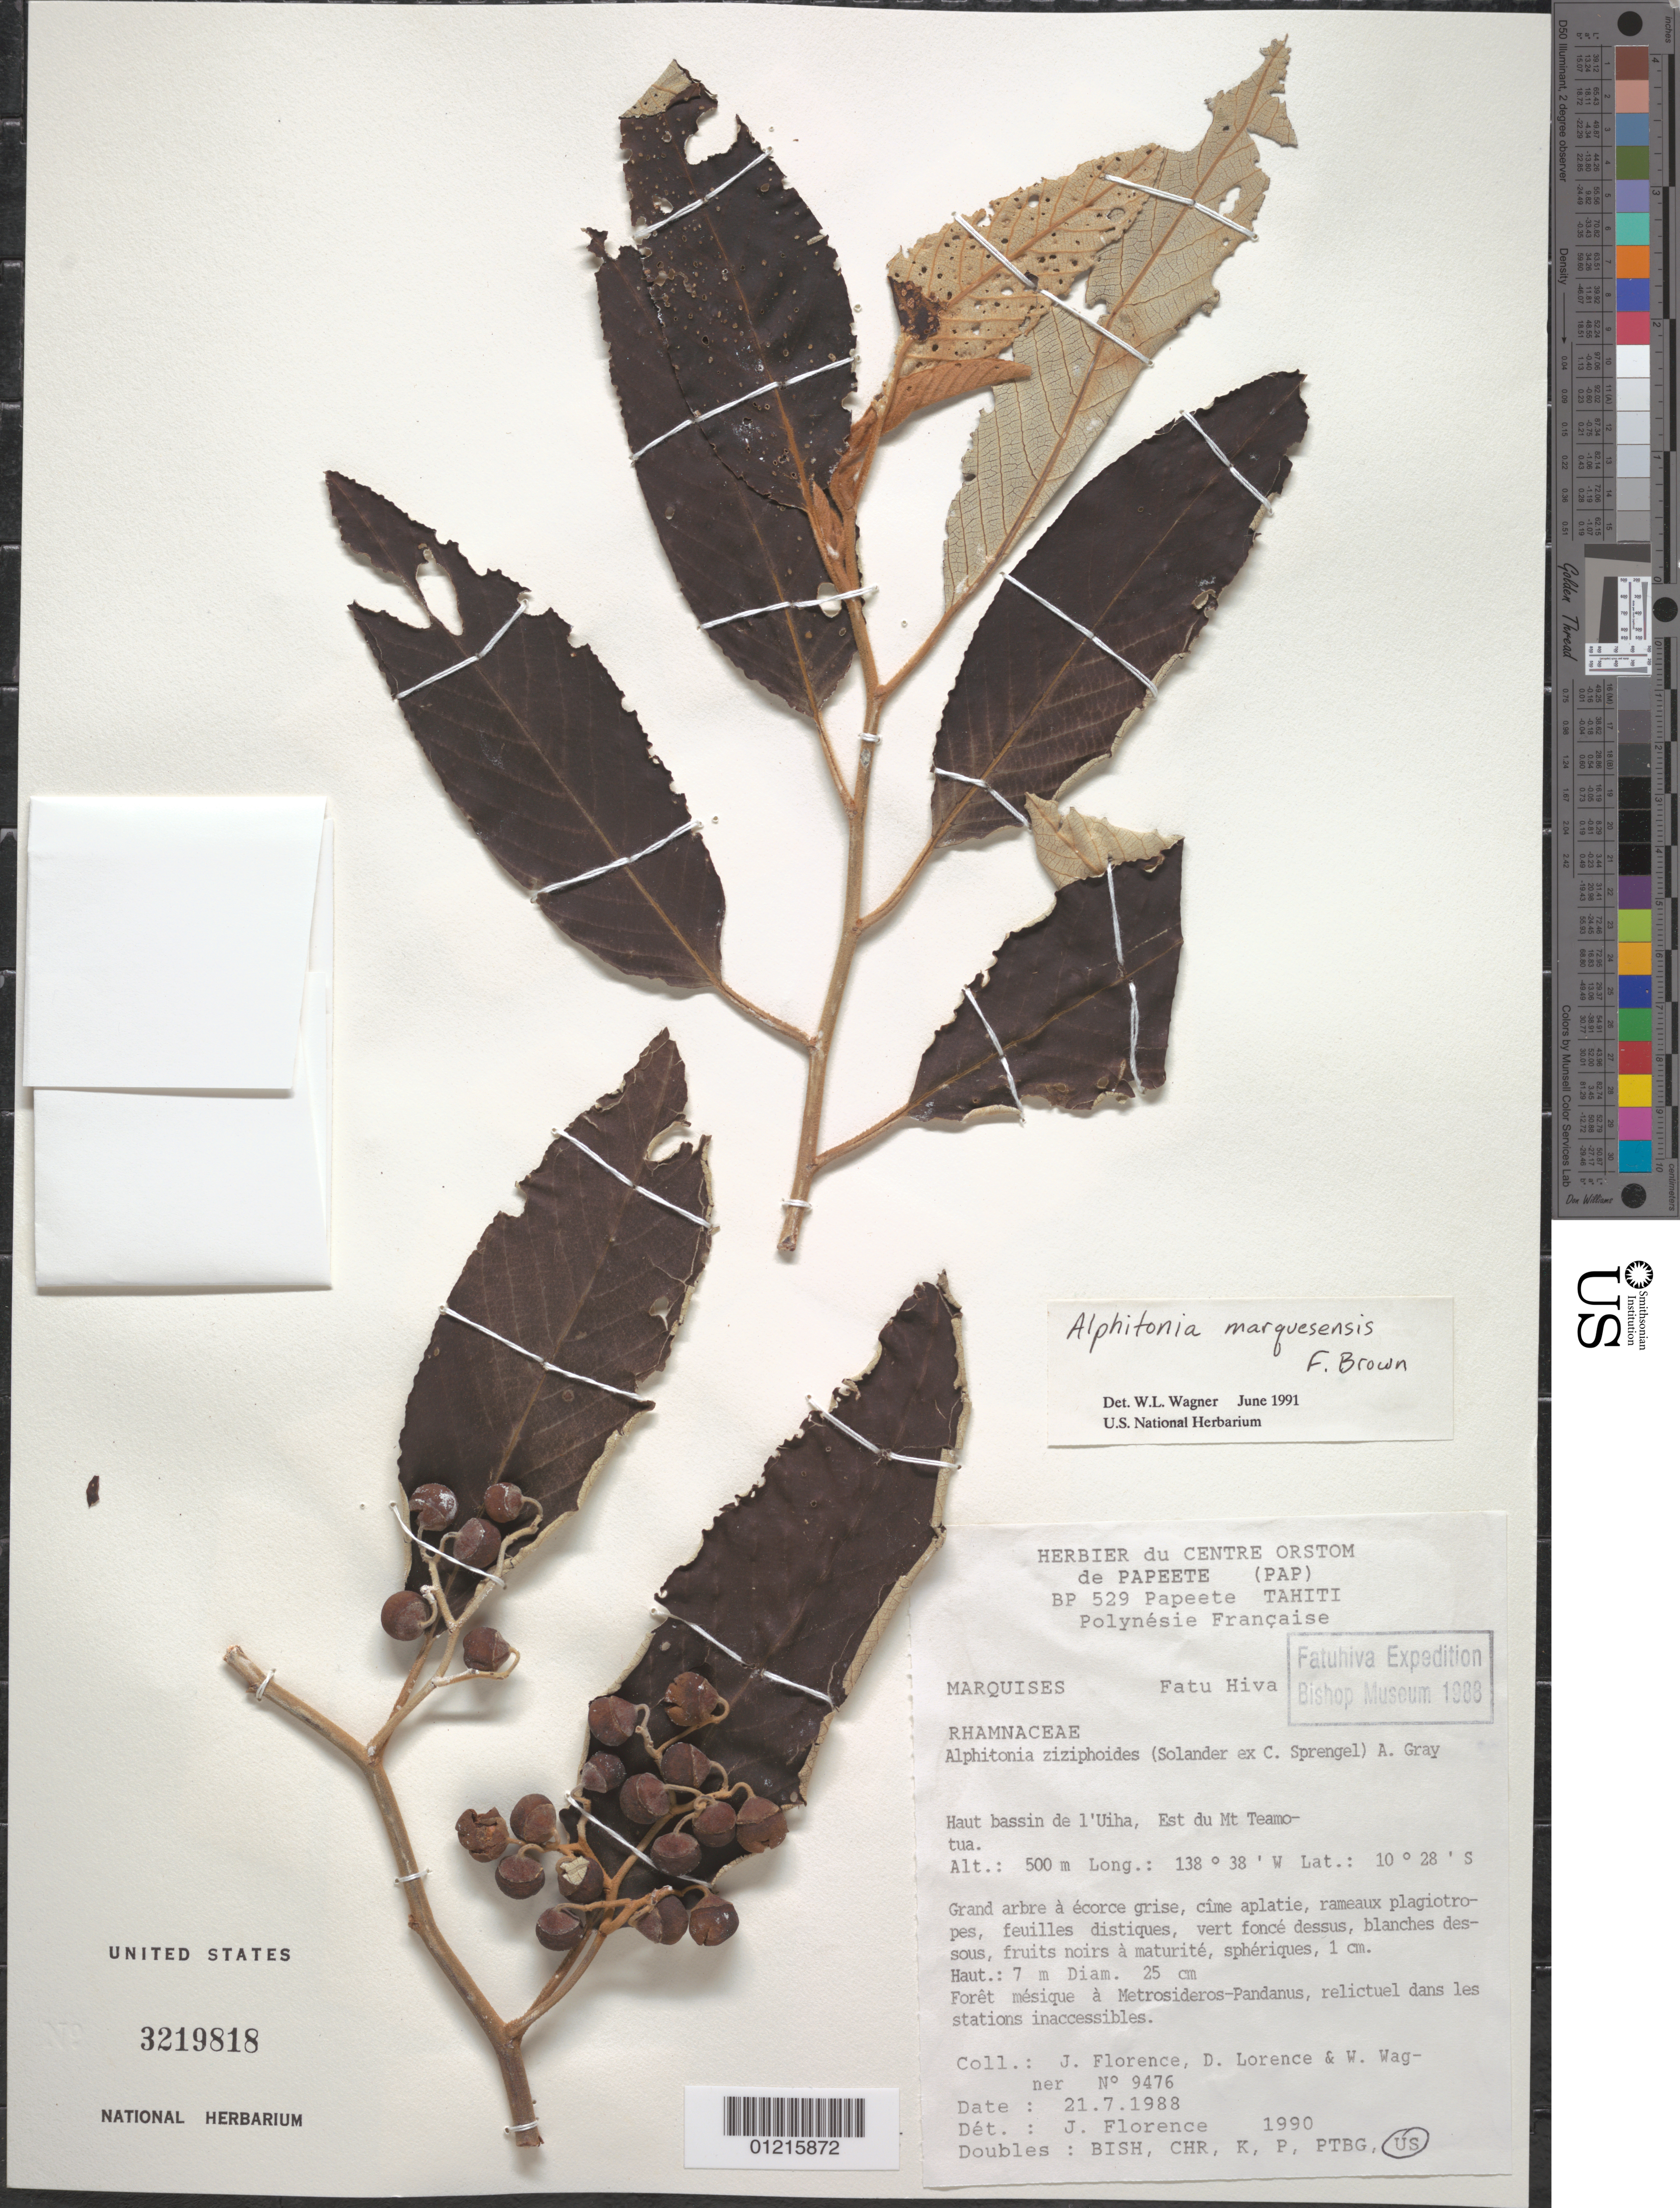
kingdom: Plantae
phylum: Tracheophyta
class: Magnoliopsida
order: Rosales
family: Rhamnaceae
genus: Alphitonia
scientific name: Alphitonia marquesensis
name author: F. Br.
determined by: Wagner, W. L., (BOT), Smithsonian Institution - National Museum of Natural History (UNITED STATES)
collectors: J. Florence, D. Lorence & W. L. Wagner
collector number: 9476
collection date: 1988-07-21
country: French Polynesia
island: Fatu Hiva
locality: Haut bassin de l'Uiha, E du Mt. Teamotua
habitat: Forêt mésique à Metrosideros - Pandanus, relictuel dans les stations inaccessibles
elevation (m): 500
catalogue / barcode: US 3219818